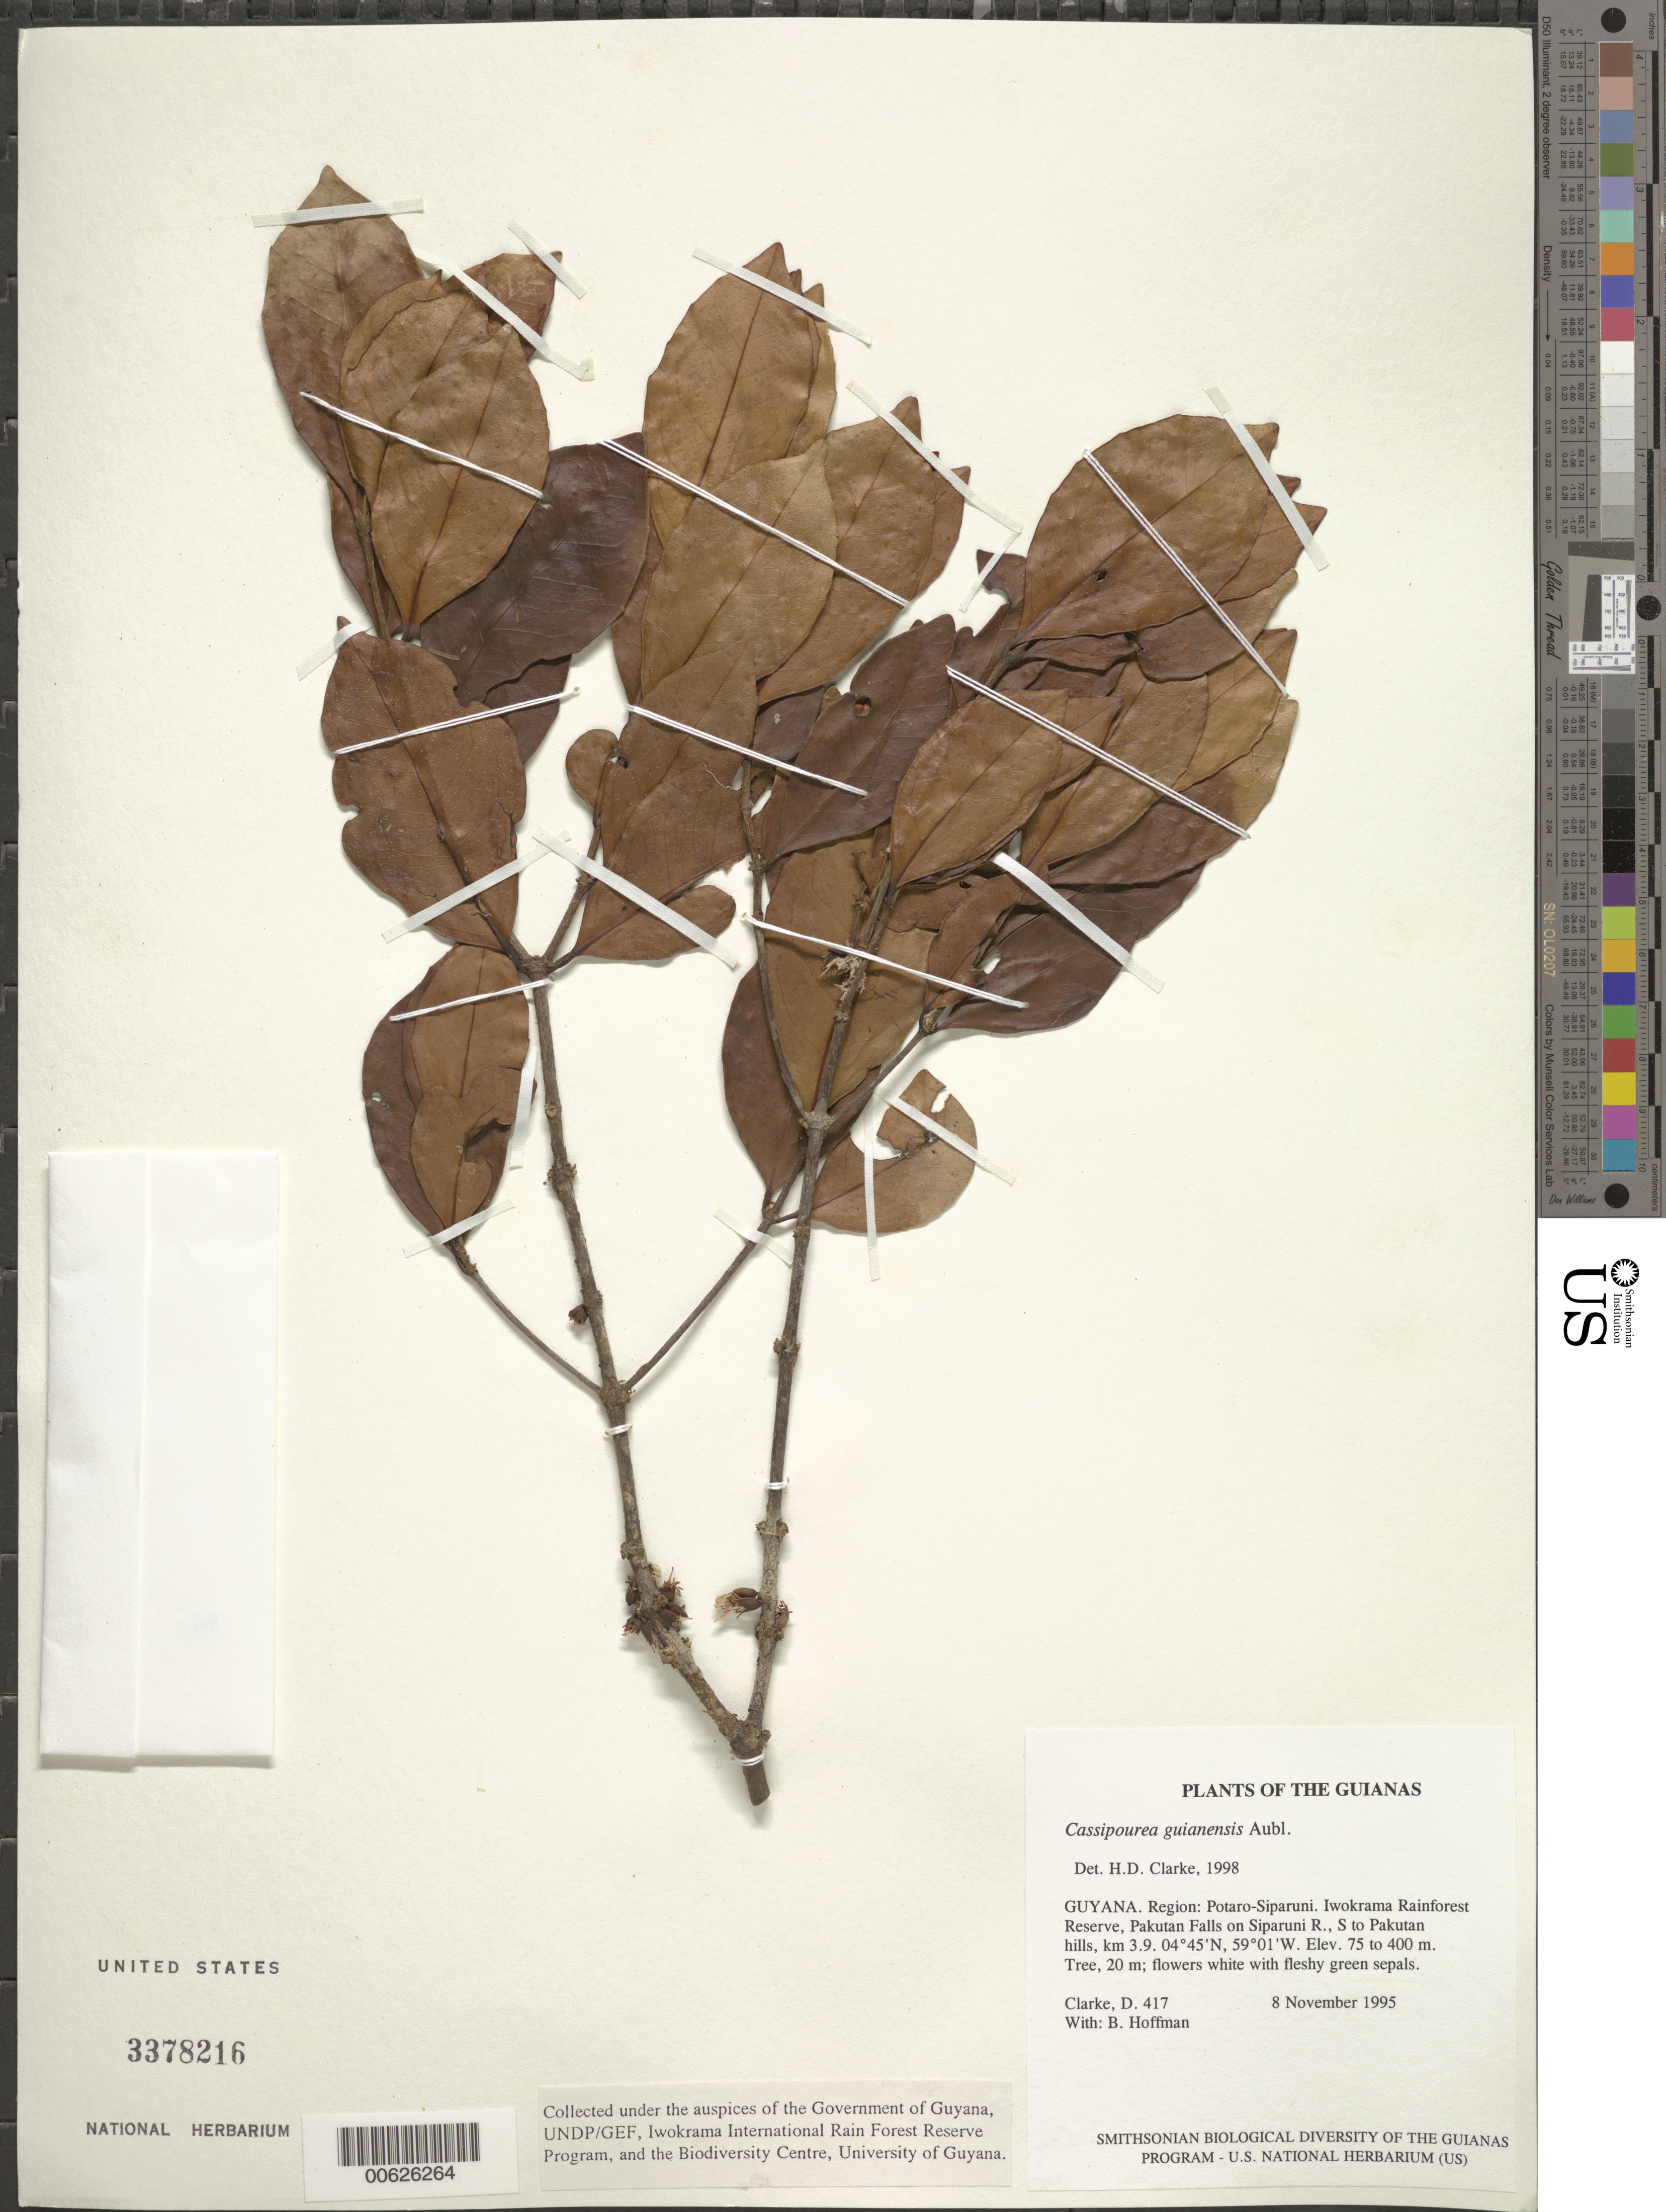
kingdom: Plantae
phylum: Tracheophyta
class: Magnoliopsida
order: Malpighiales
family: Rhizophoraceae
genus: Cassipourea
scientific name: Cassipourea guianensis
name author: Aubl.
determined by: Clarke, H. D., University of North Carolina (Asheville)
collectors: H. D. Clarke & B. Hoffman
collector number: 417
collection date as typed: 8 November 1995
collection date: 1995-11-08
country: Guyana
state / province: Potaro-Siparuni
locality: Iwokrama Rainforest Reserve, Pakutau Falls on Siparuni R., S to Pakutau hills, km 3.9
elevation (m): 75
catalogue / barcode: US 3378216